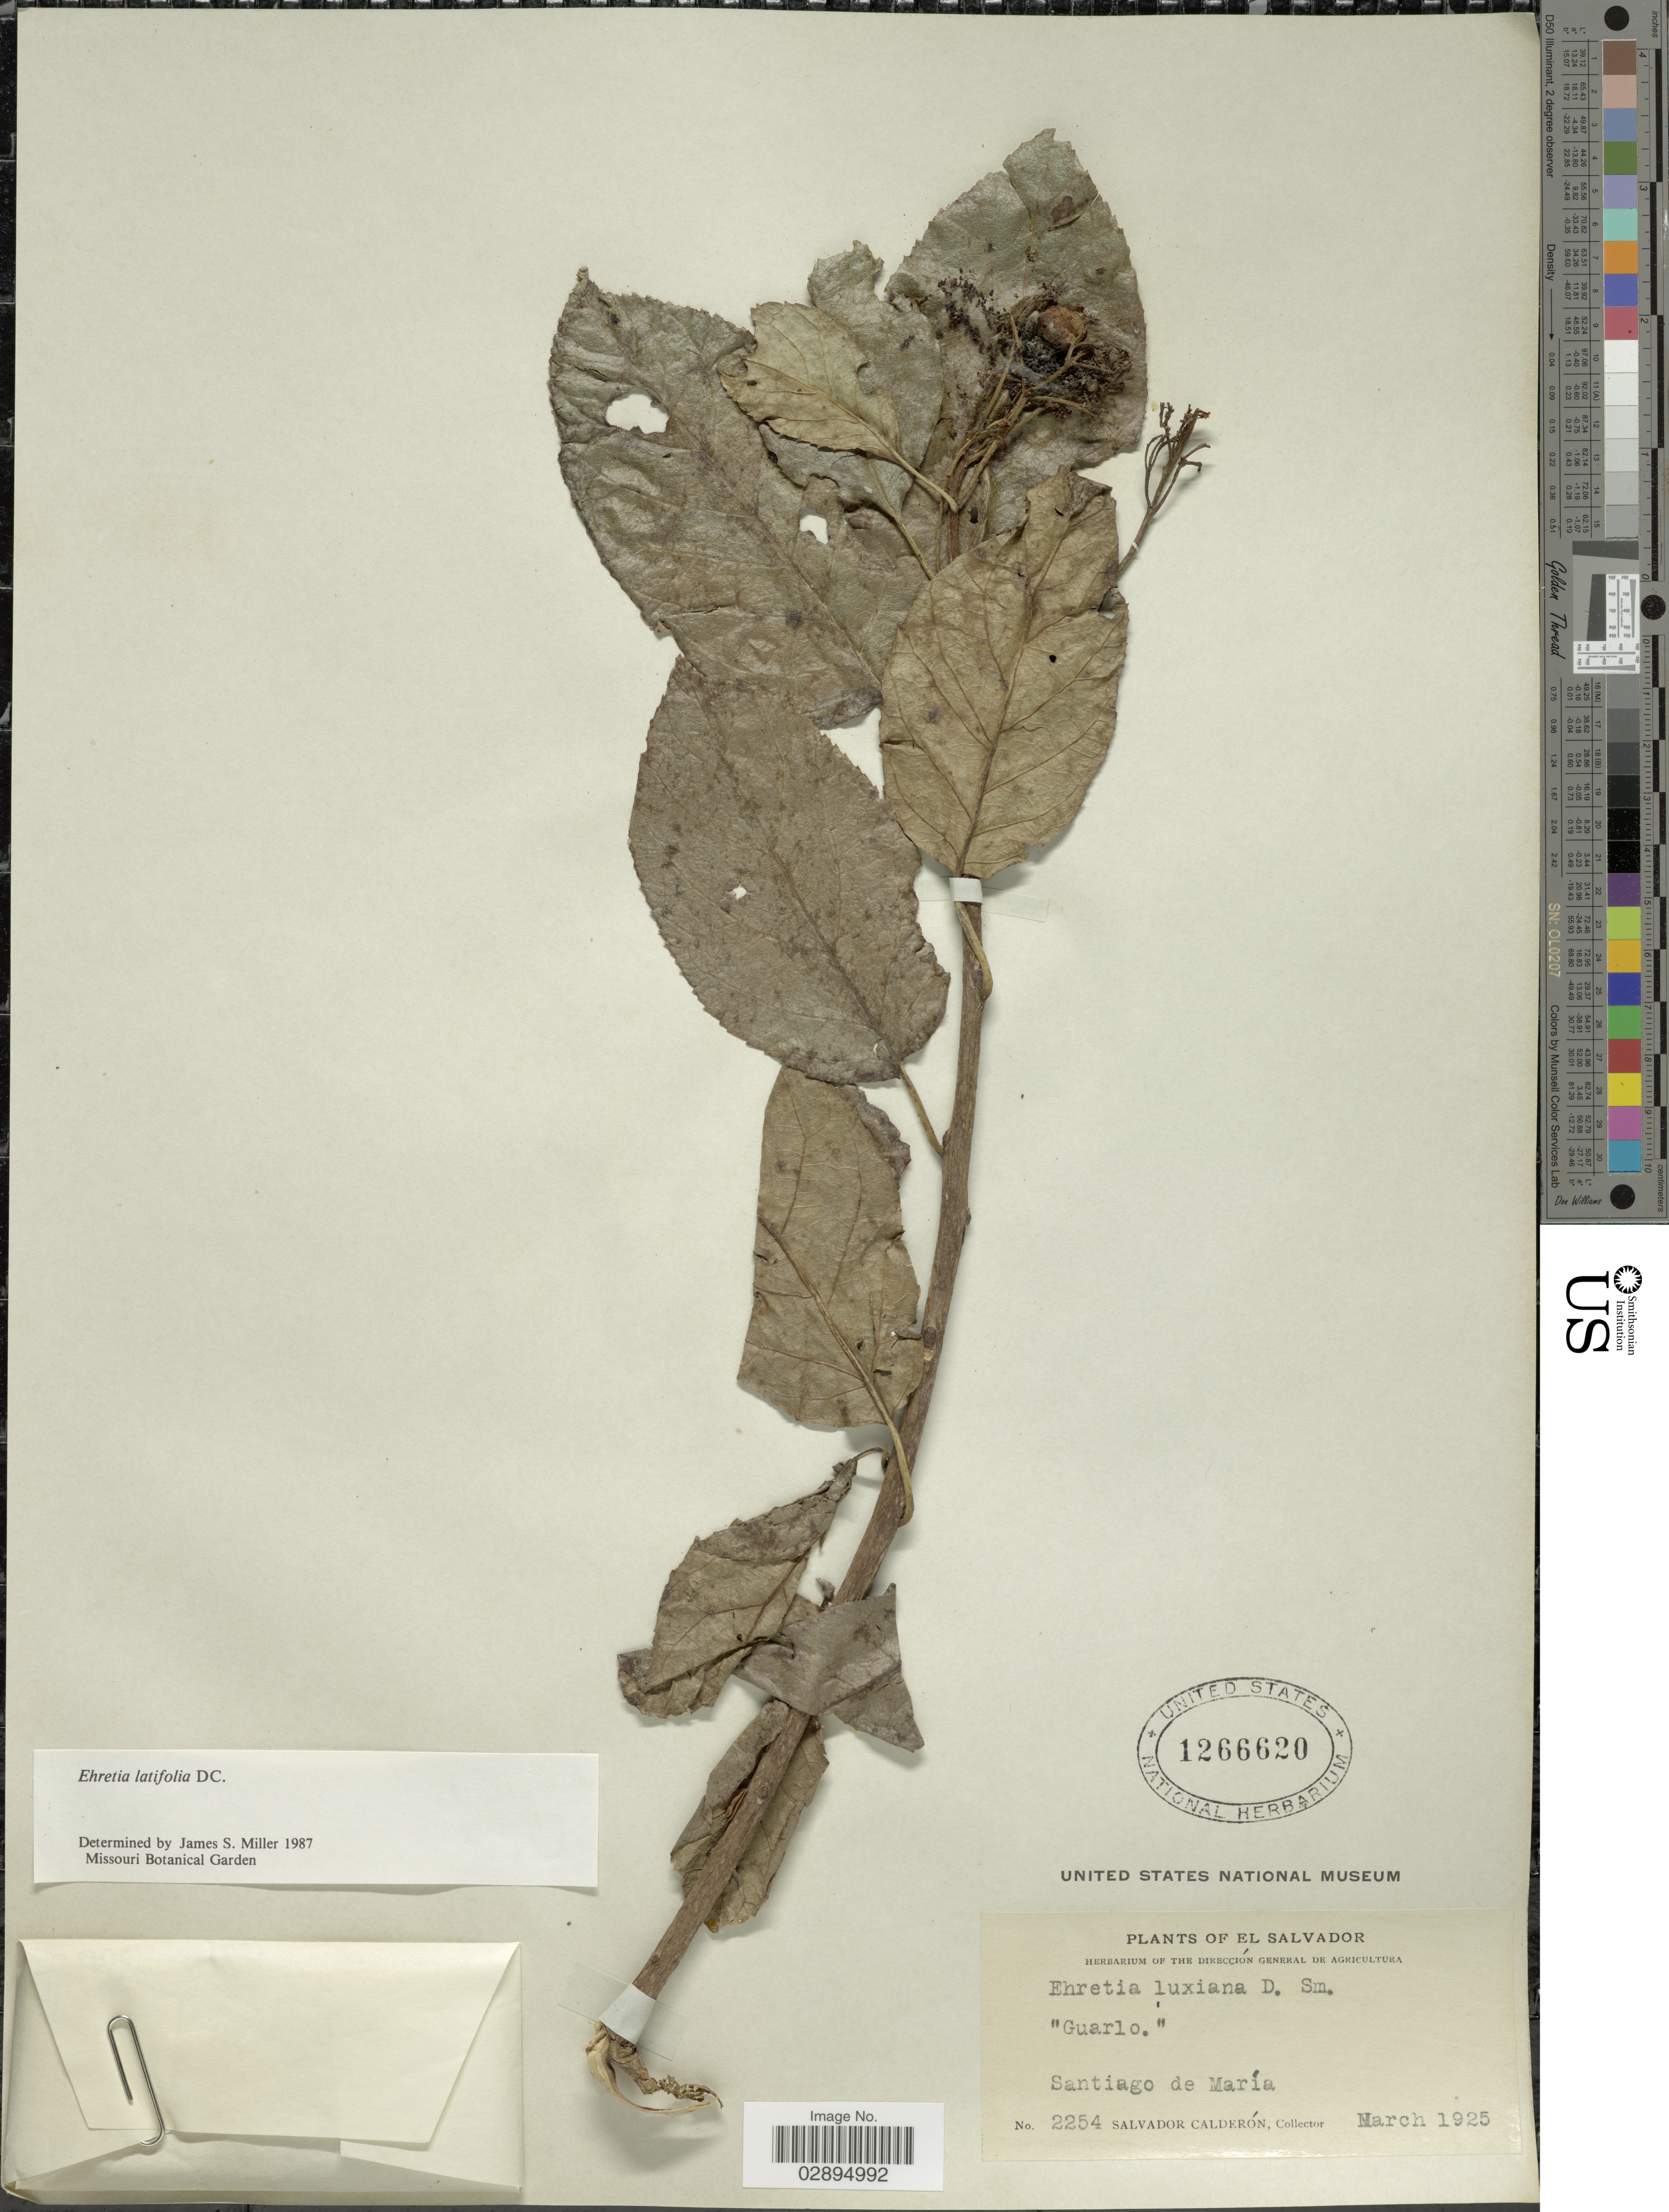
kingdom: Plantae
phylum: Tracheophyta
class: Magnoliopsida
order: Boraginales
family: Ehretiaceae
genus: Ehretia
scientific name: Ehretia latifolia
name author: DC.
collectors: S. Calderón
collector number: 2254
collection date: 1925-03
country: El Salvador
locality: Santiago de María.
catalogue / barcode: US 1266620